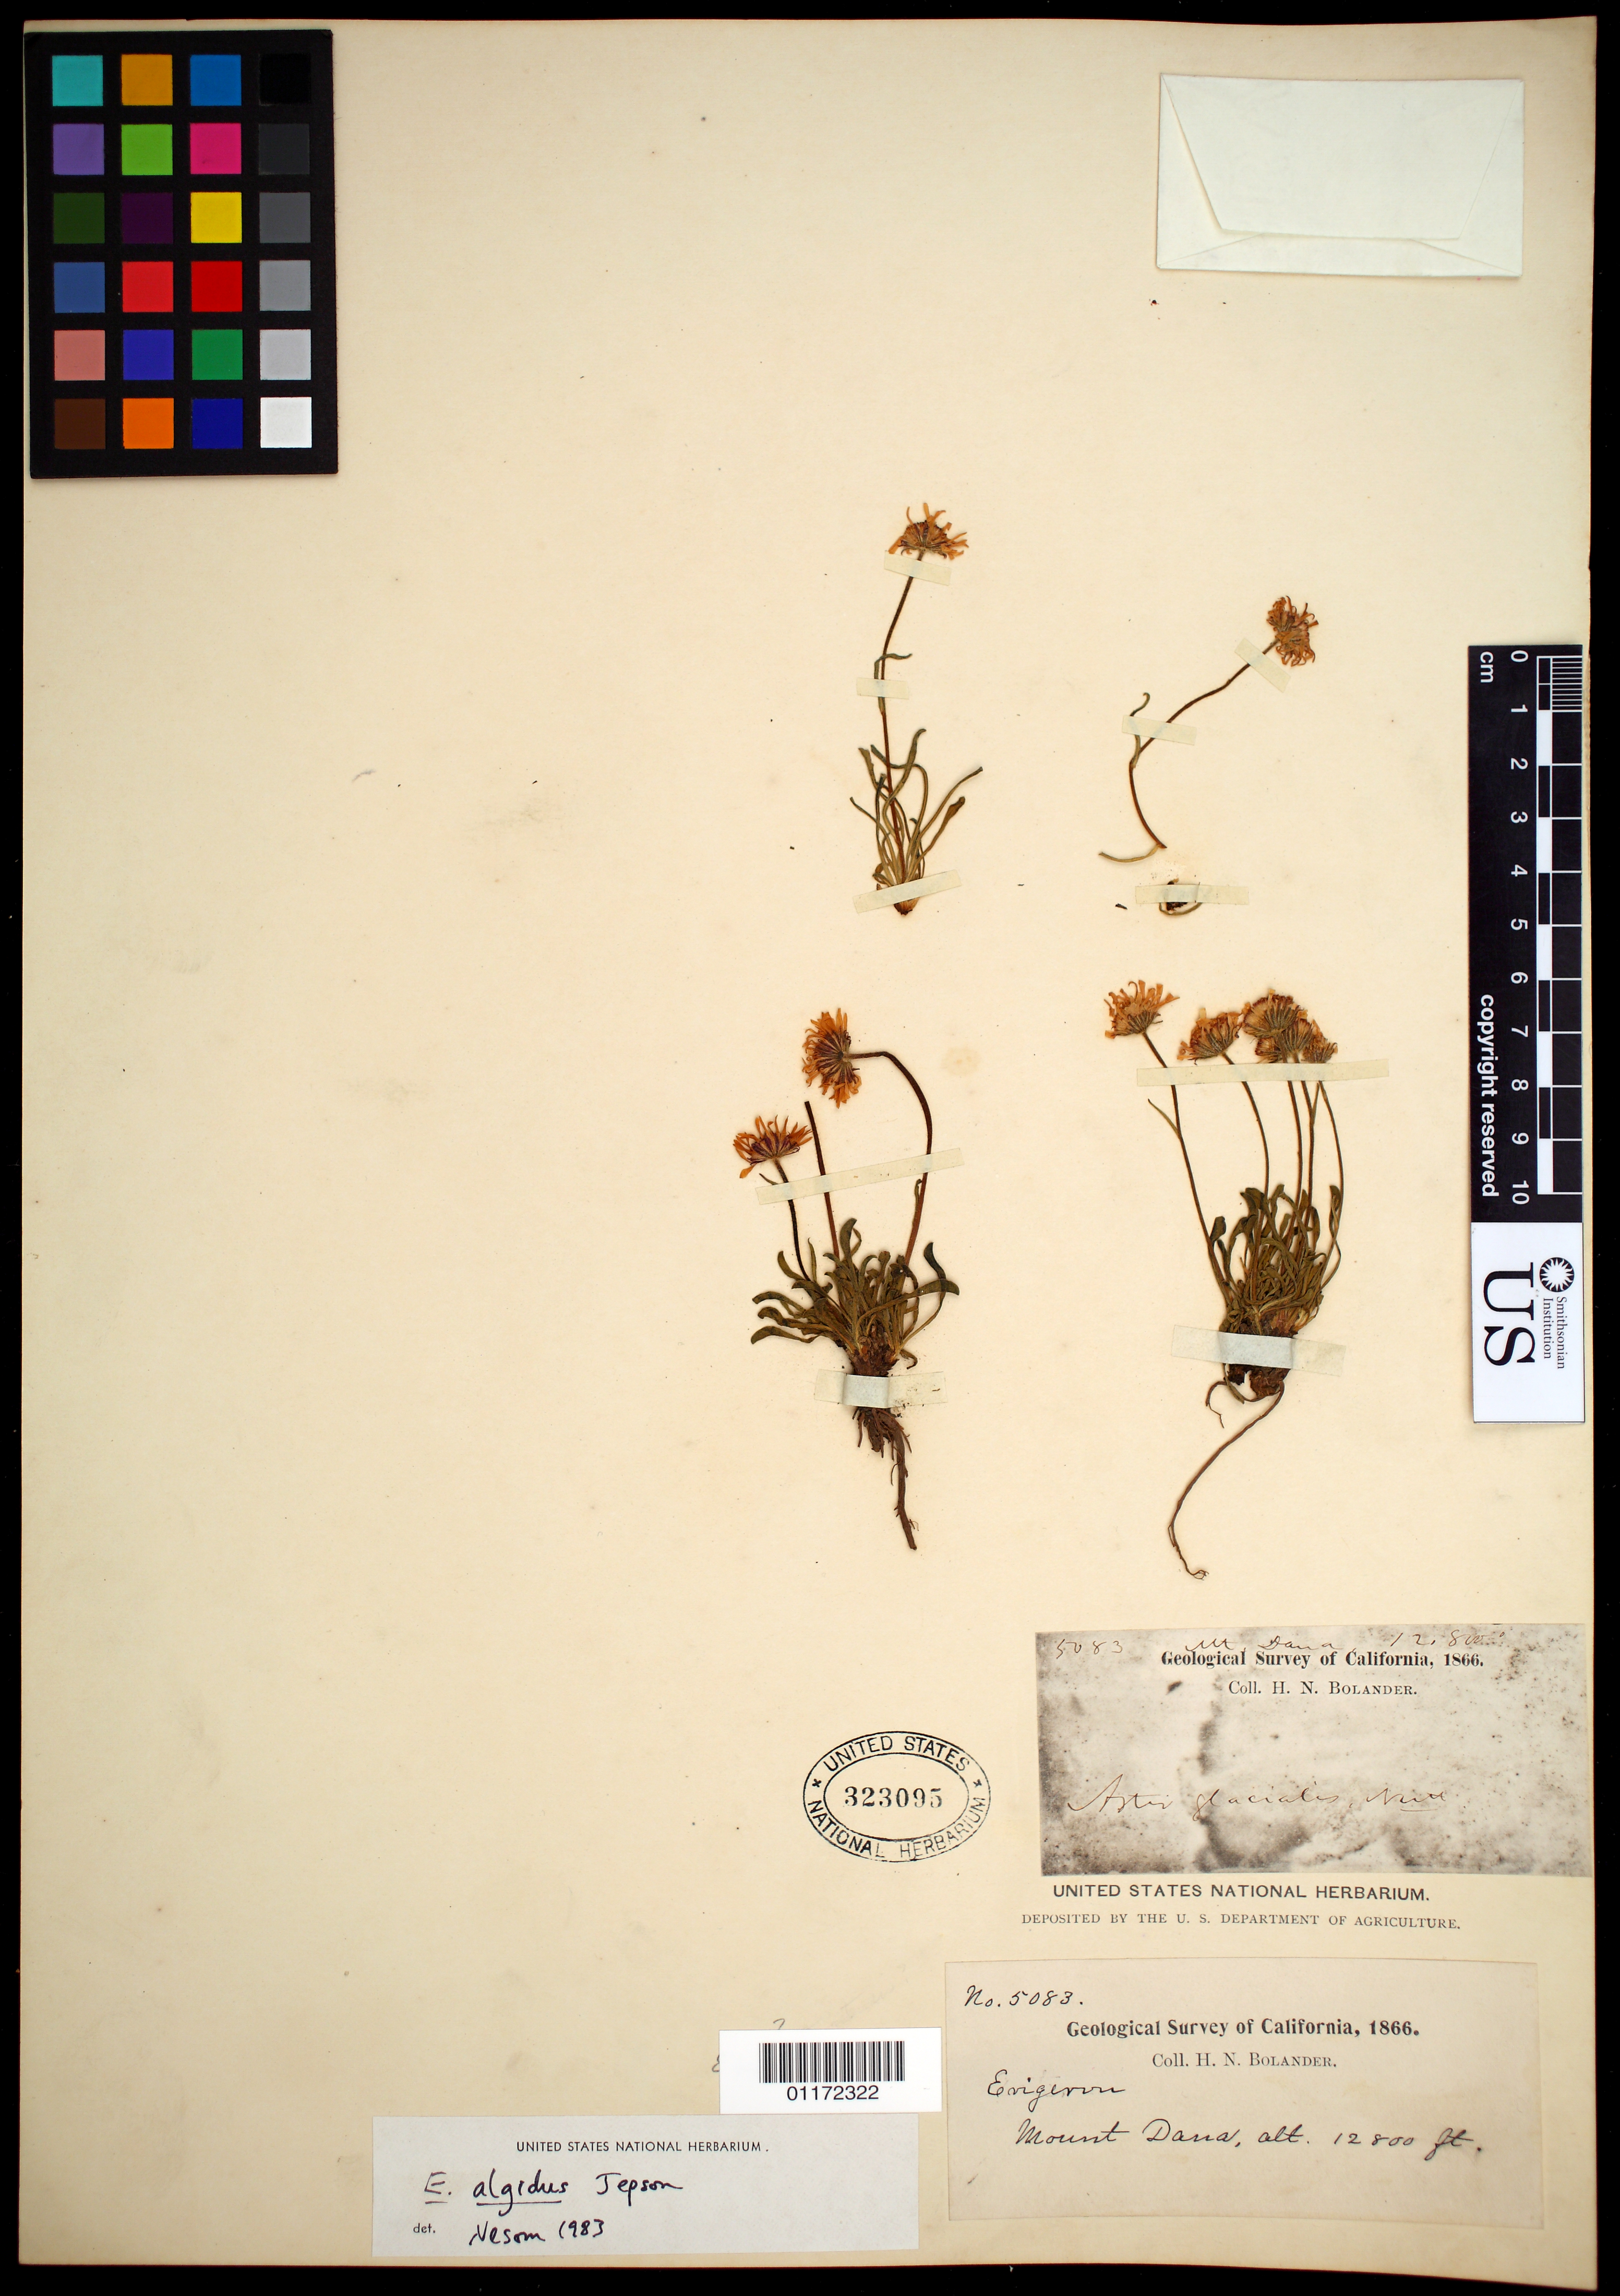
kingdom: Plantae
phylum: Tracheophyta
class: Magnoliopsida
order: Asterales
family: Asteraceae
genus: Erigeron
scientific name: Erigeron algidus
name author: Jeps.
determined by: Nesom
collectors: H. Bolander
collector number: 5083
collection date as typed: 1866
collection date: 1866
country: United States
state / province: California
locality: Mount Dana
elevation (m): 3901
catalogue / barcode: US 323095